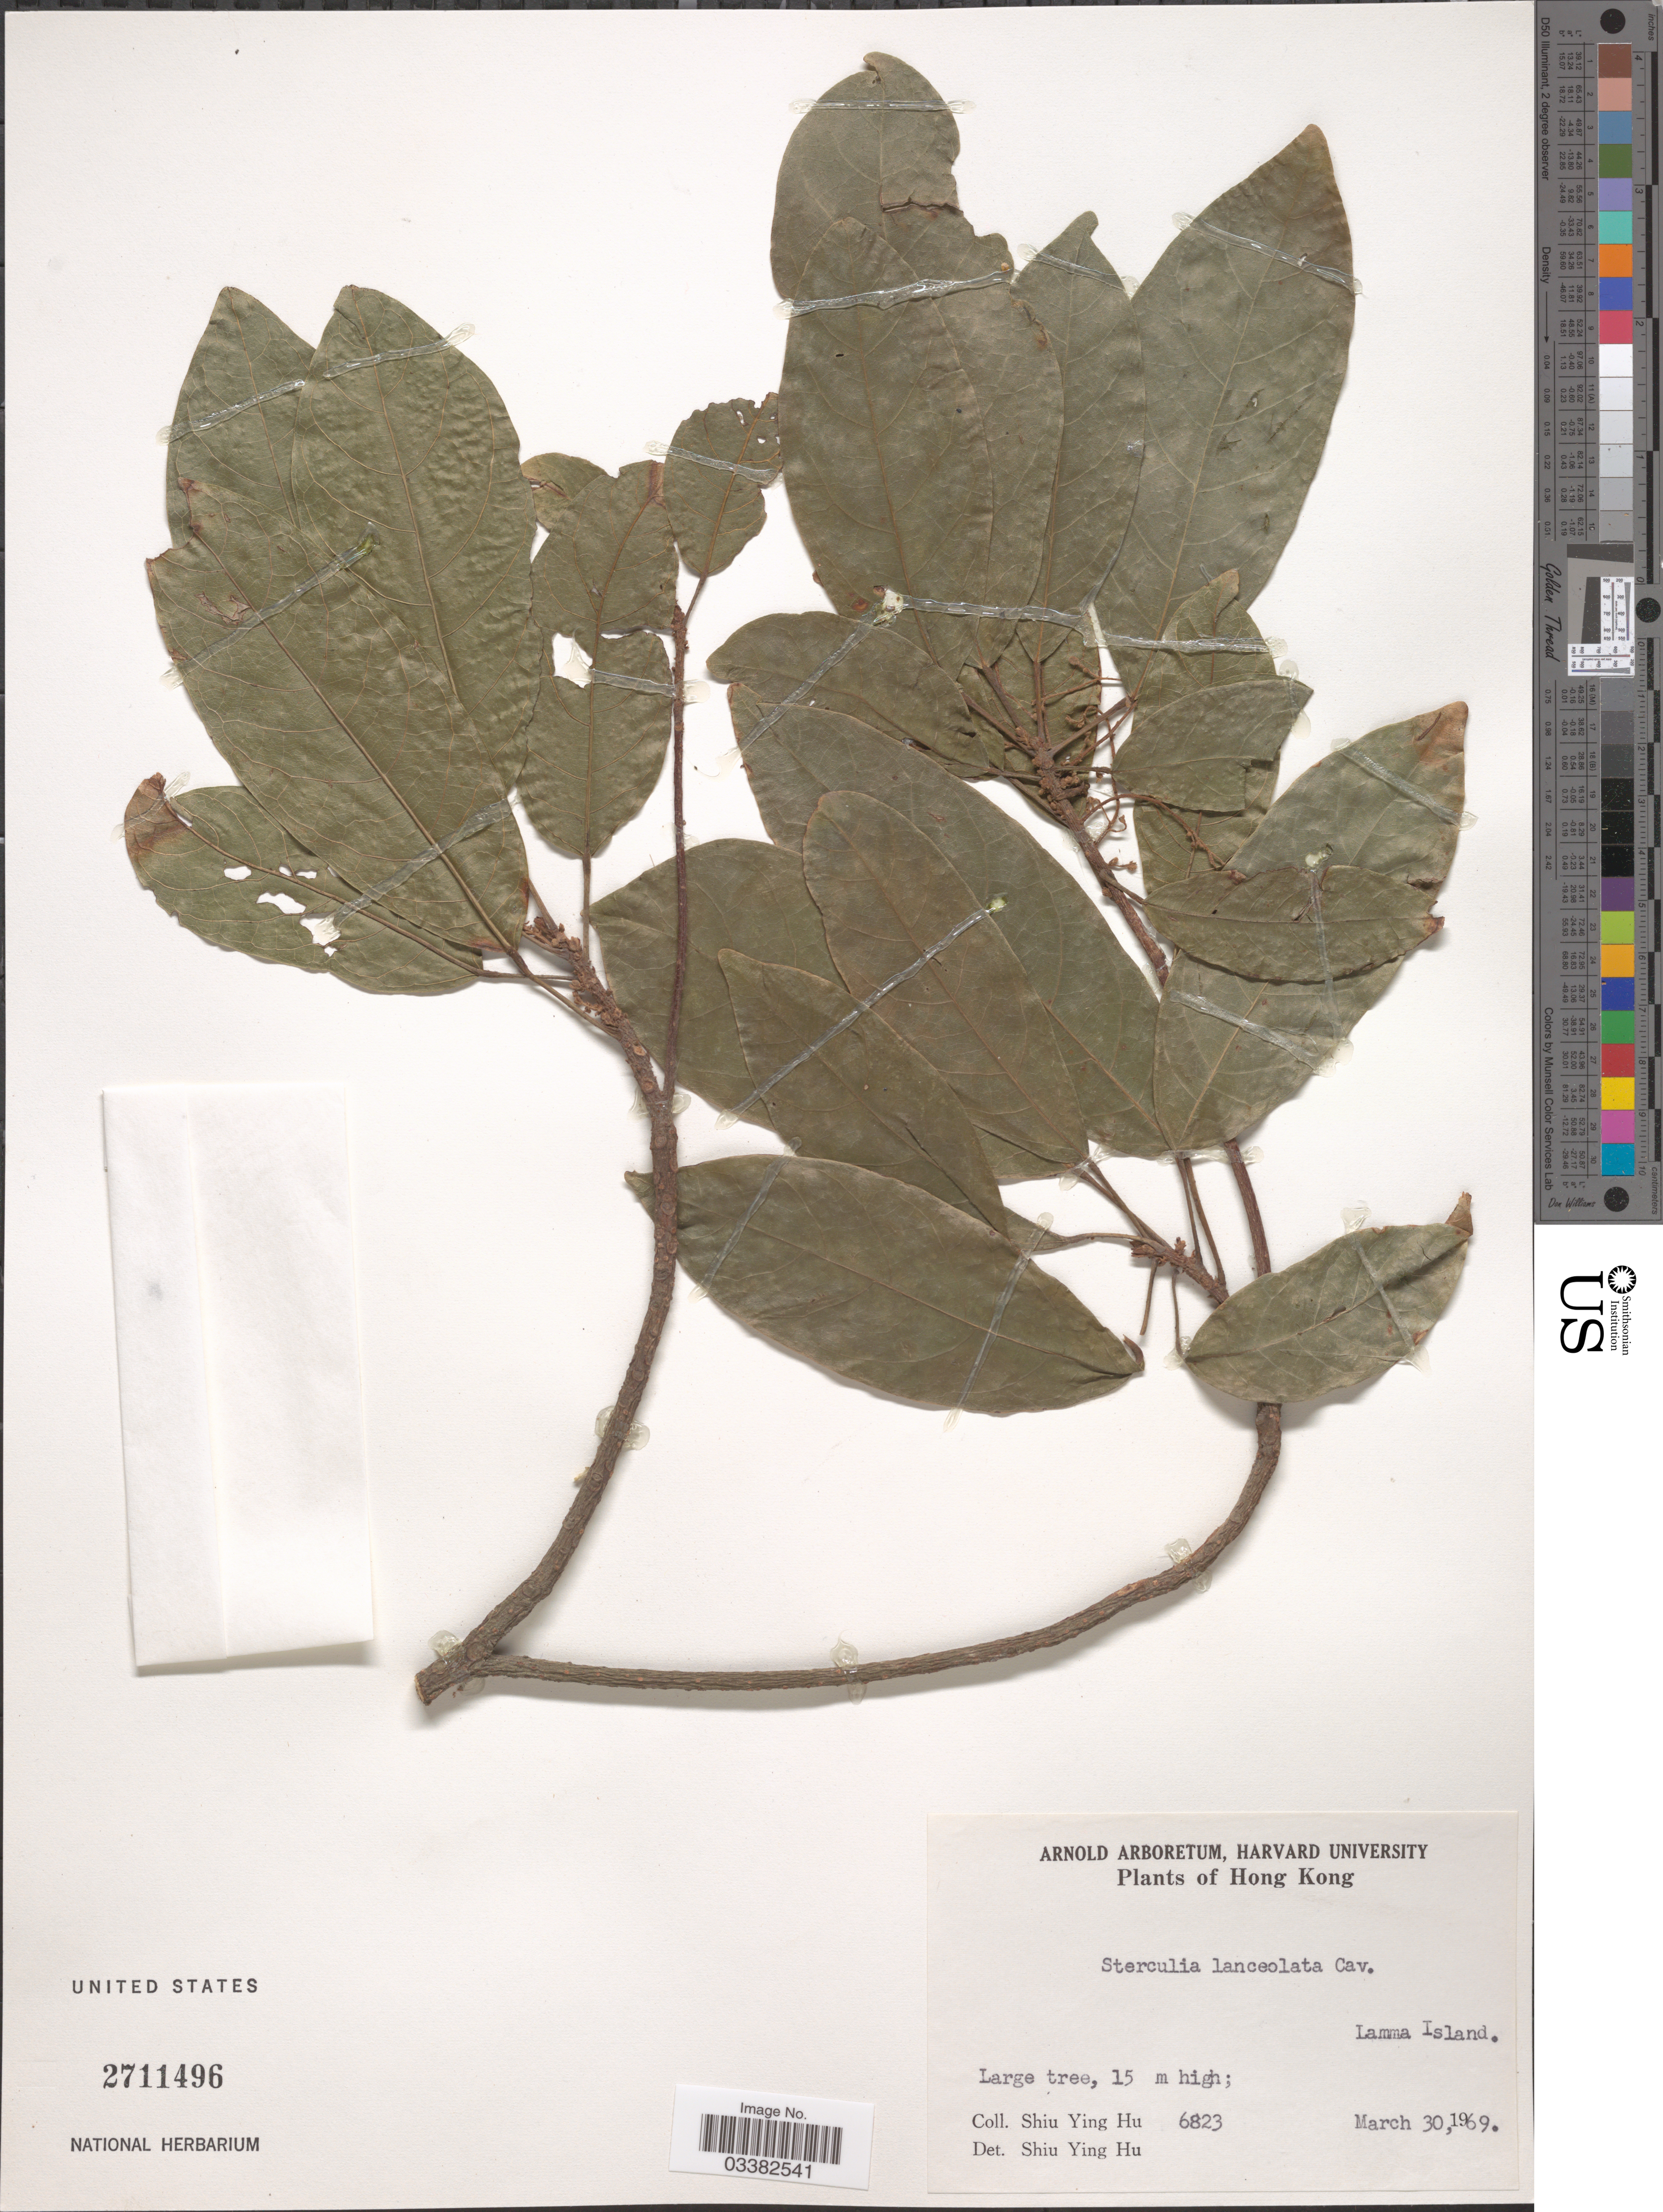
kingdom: Plantae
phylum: Tracheophyta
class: Magnoliopsida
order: Malvales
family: Malvaceae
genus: Sterculia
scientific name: Sterculia lanceolata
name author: Cav.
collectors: S. Y. Hu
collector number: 6823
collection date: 1969-03-30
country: China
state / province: Hong Kong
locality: Lamma Island.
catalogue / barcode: US 2711496